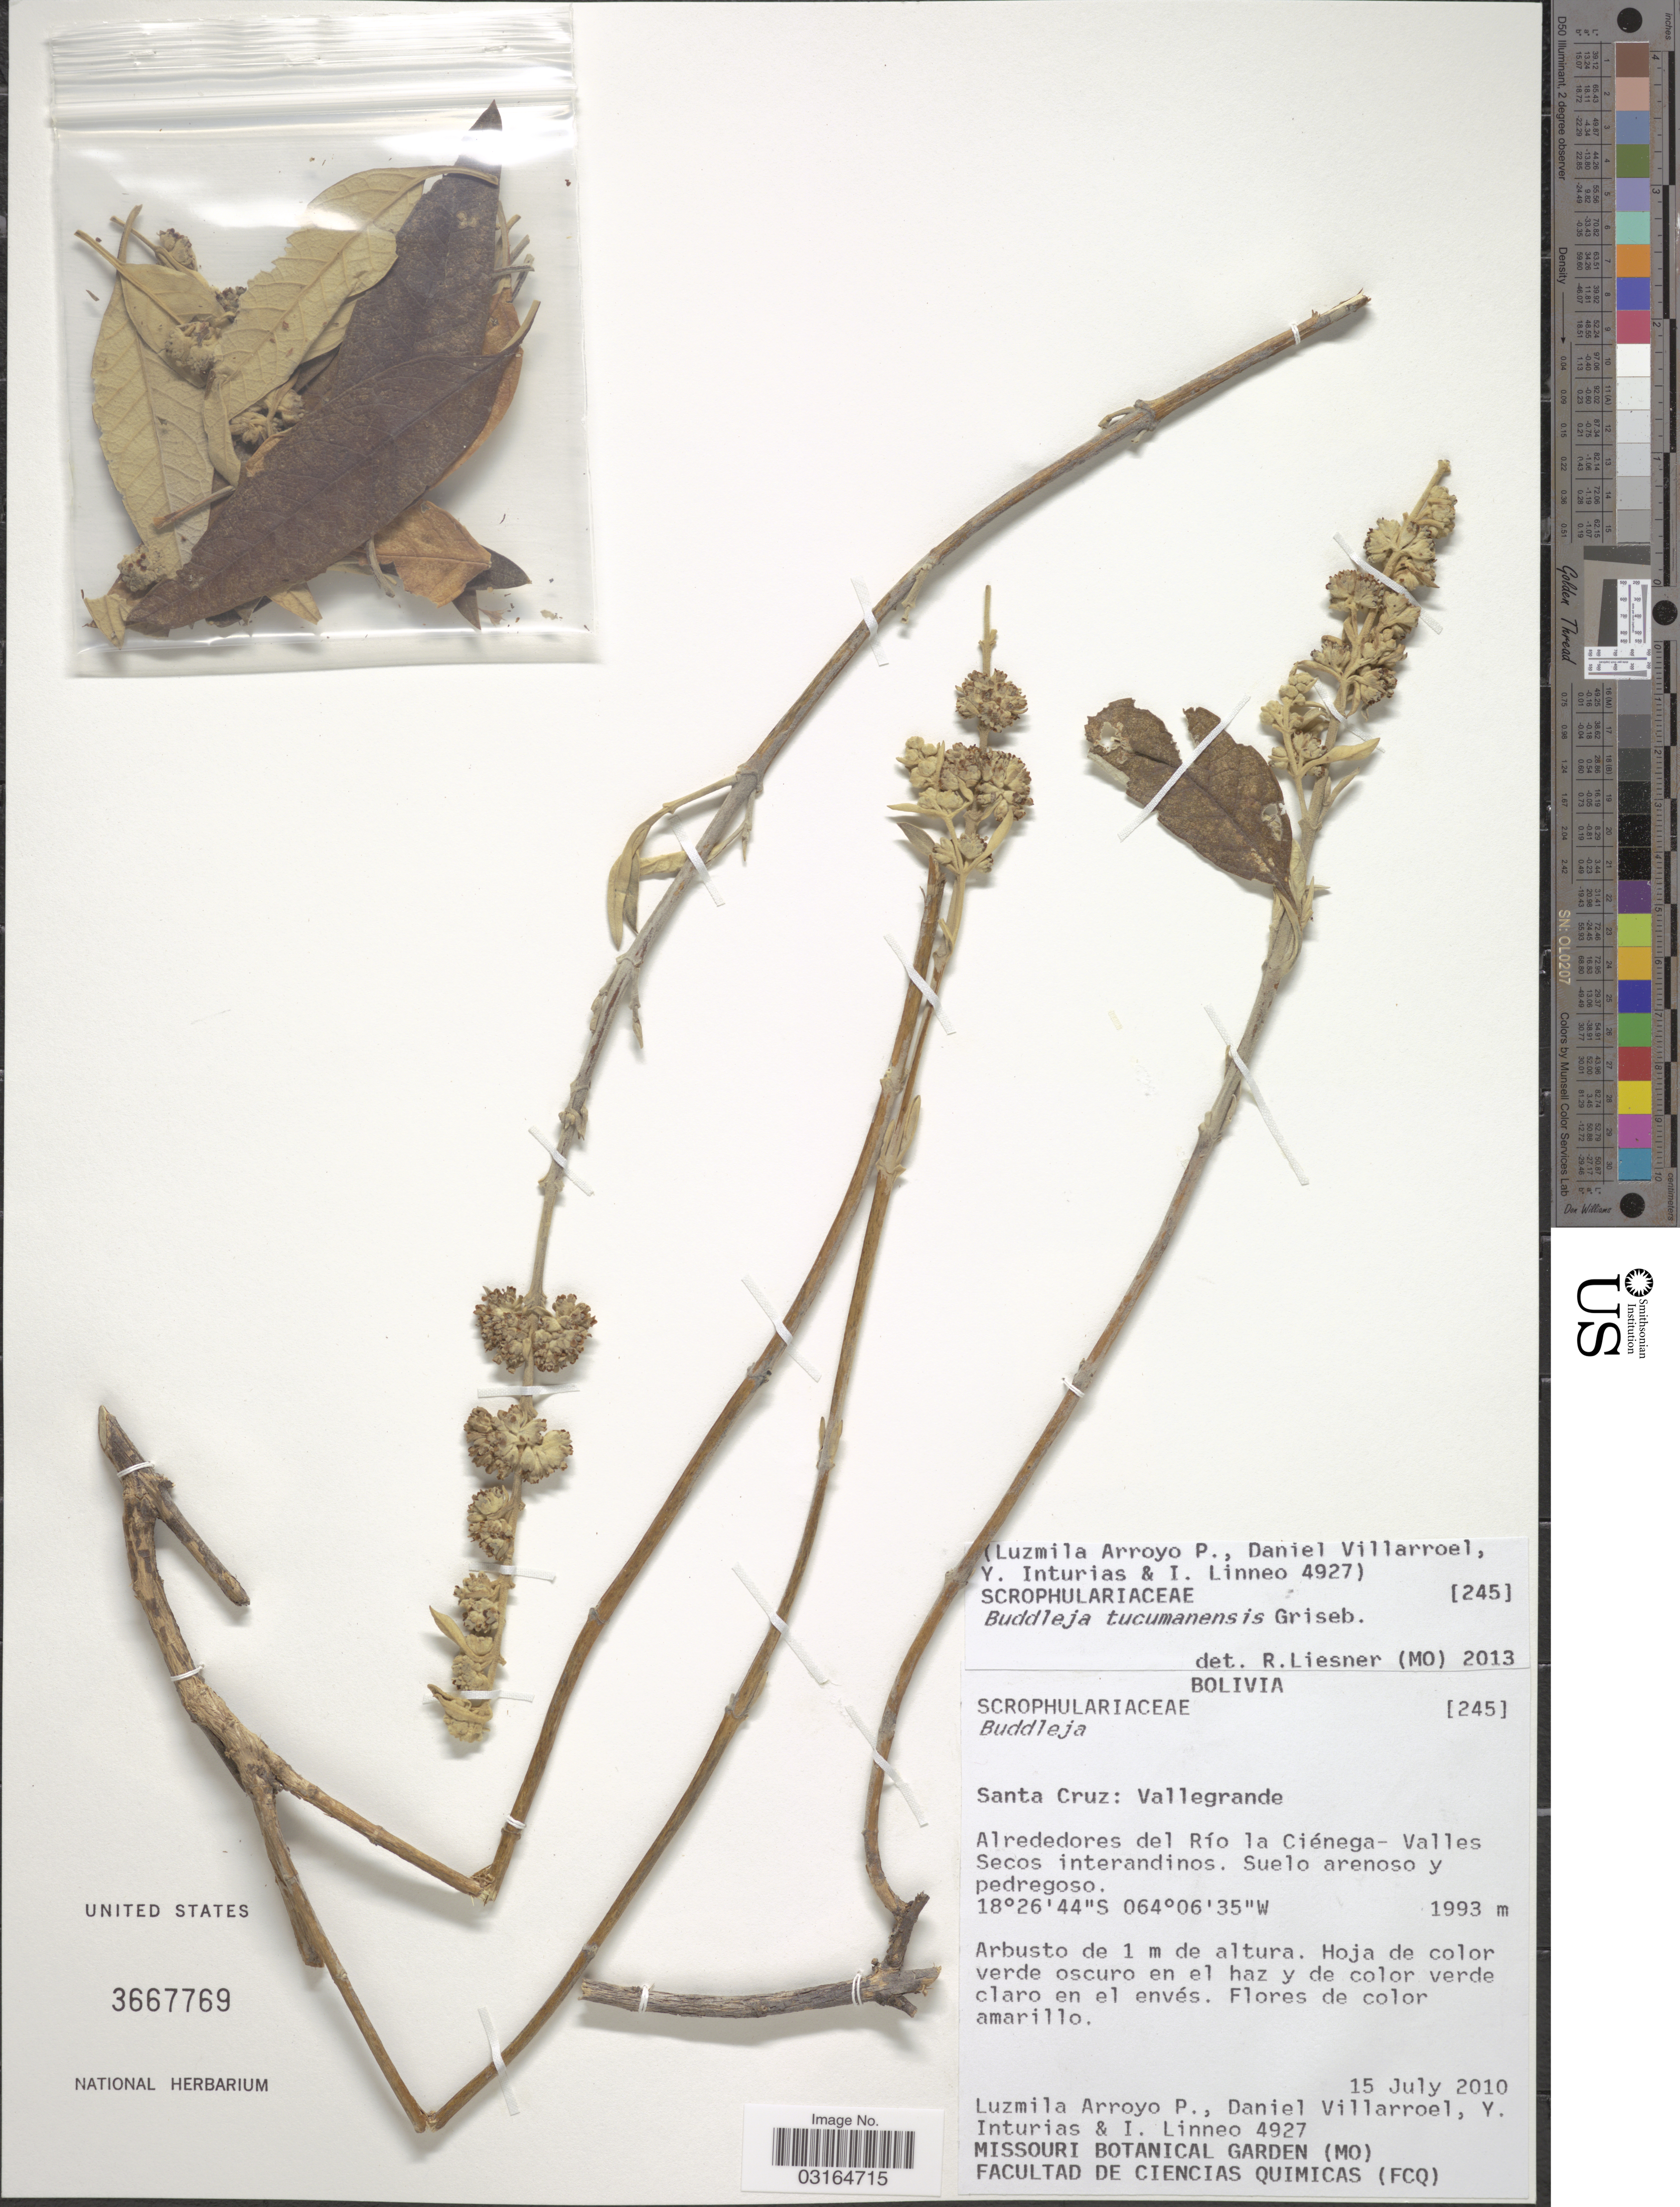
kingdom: Plantae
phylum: Tracheophyta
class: Magnoliopsida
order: Lamiales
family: Scrophulariaceae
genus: Buddleja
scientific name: Buddleja tucumanensis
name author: Griseb.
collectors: L. Arroyo P., D. Villarroel, Y. Inturias & I. Linneo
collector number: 4927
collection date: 2010-07-15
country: Bolivia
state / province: Santa Cruz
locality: Vallegrande. Alrededores del Río la Ciénega - Valles Secos interandinos. Suelo arenoso y pedregoso.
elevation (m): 1993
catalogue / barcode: US 3667769